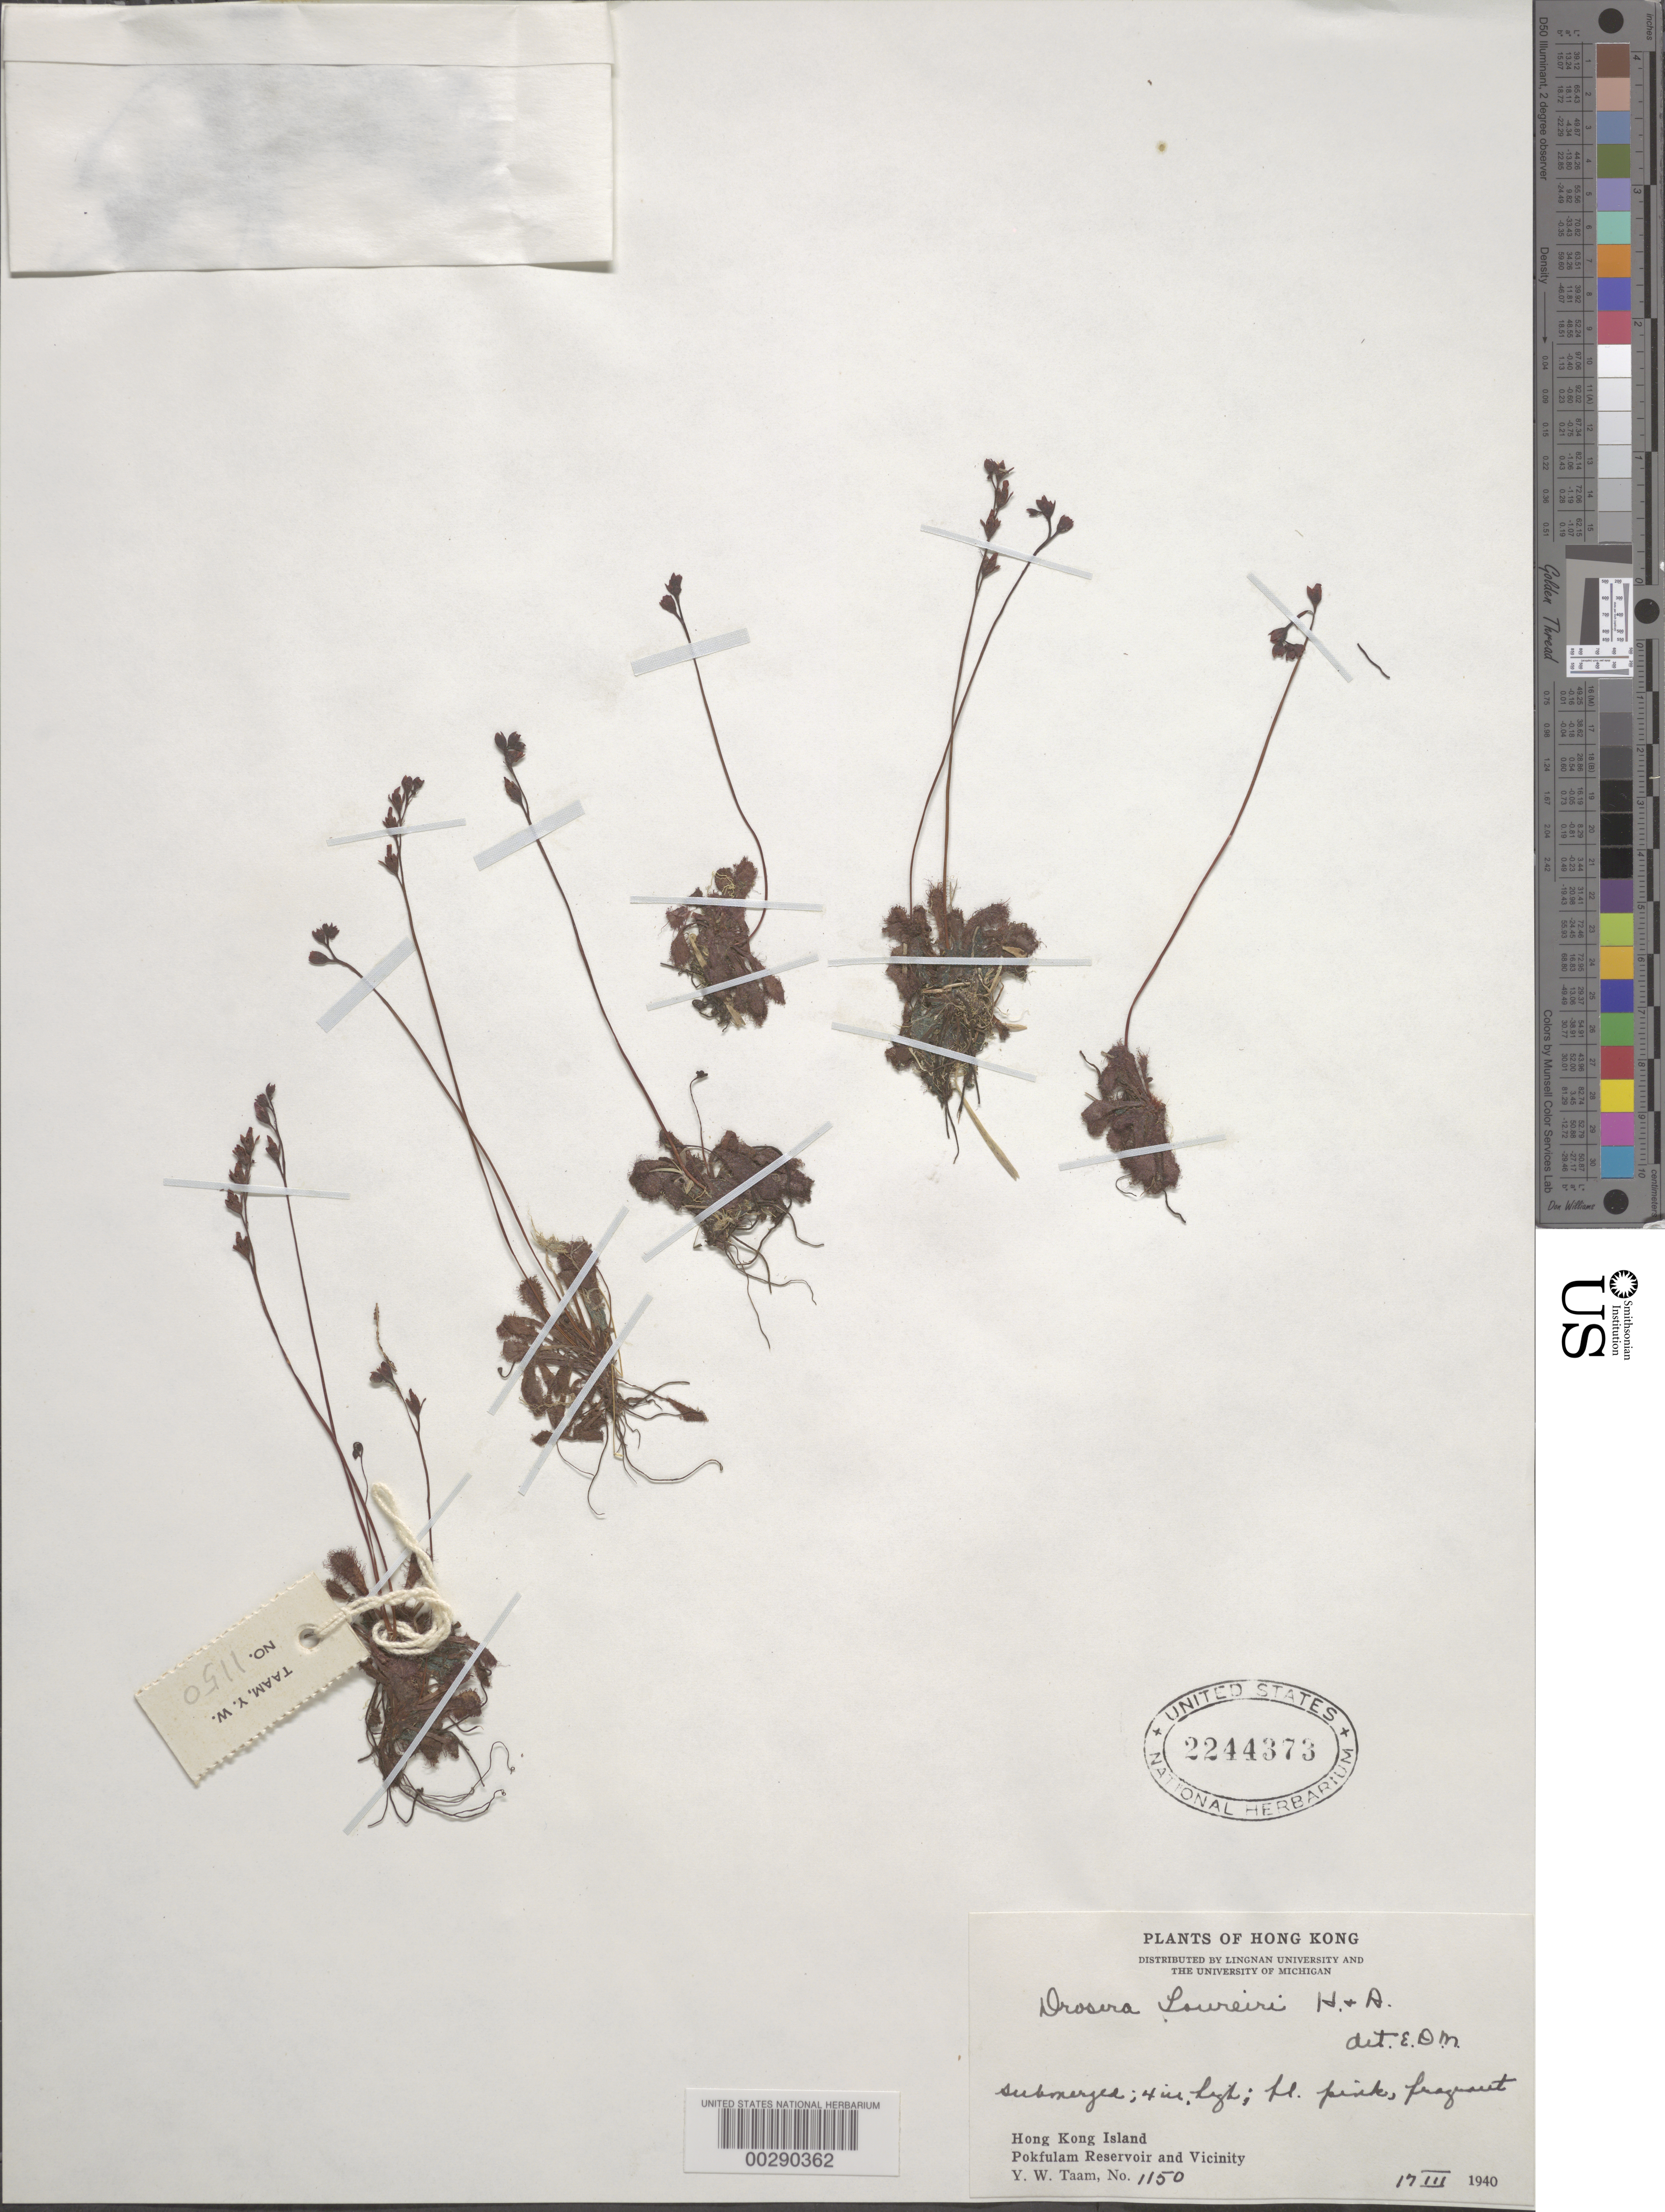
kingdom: Plantae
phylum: Tracheophyta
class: Magnoliopsida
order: Caryophyllales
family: Droseraceae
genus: Drosera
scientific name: Drosera loureiri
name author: Hook. & Arn.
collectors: Y. W. Taam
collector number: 1150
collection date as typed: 17 Mar 1940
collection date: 1940-03-17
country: China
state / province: Hong Kong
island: Hong Kong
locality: Pokfulam reservoir and vicinity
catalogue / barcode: US 2244373